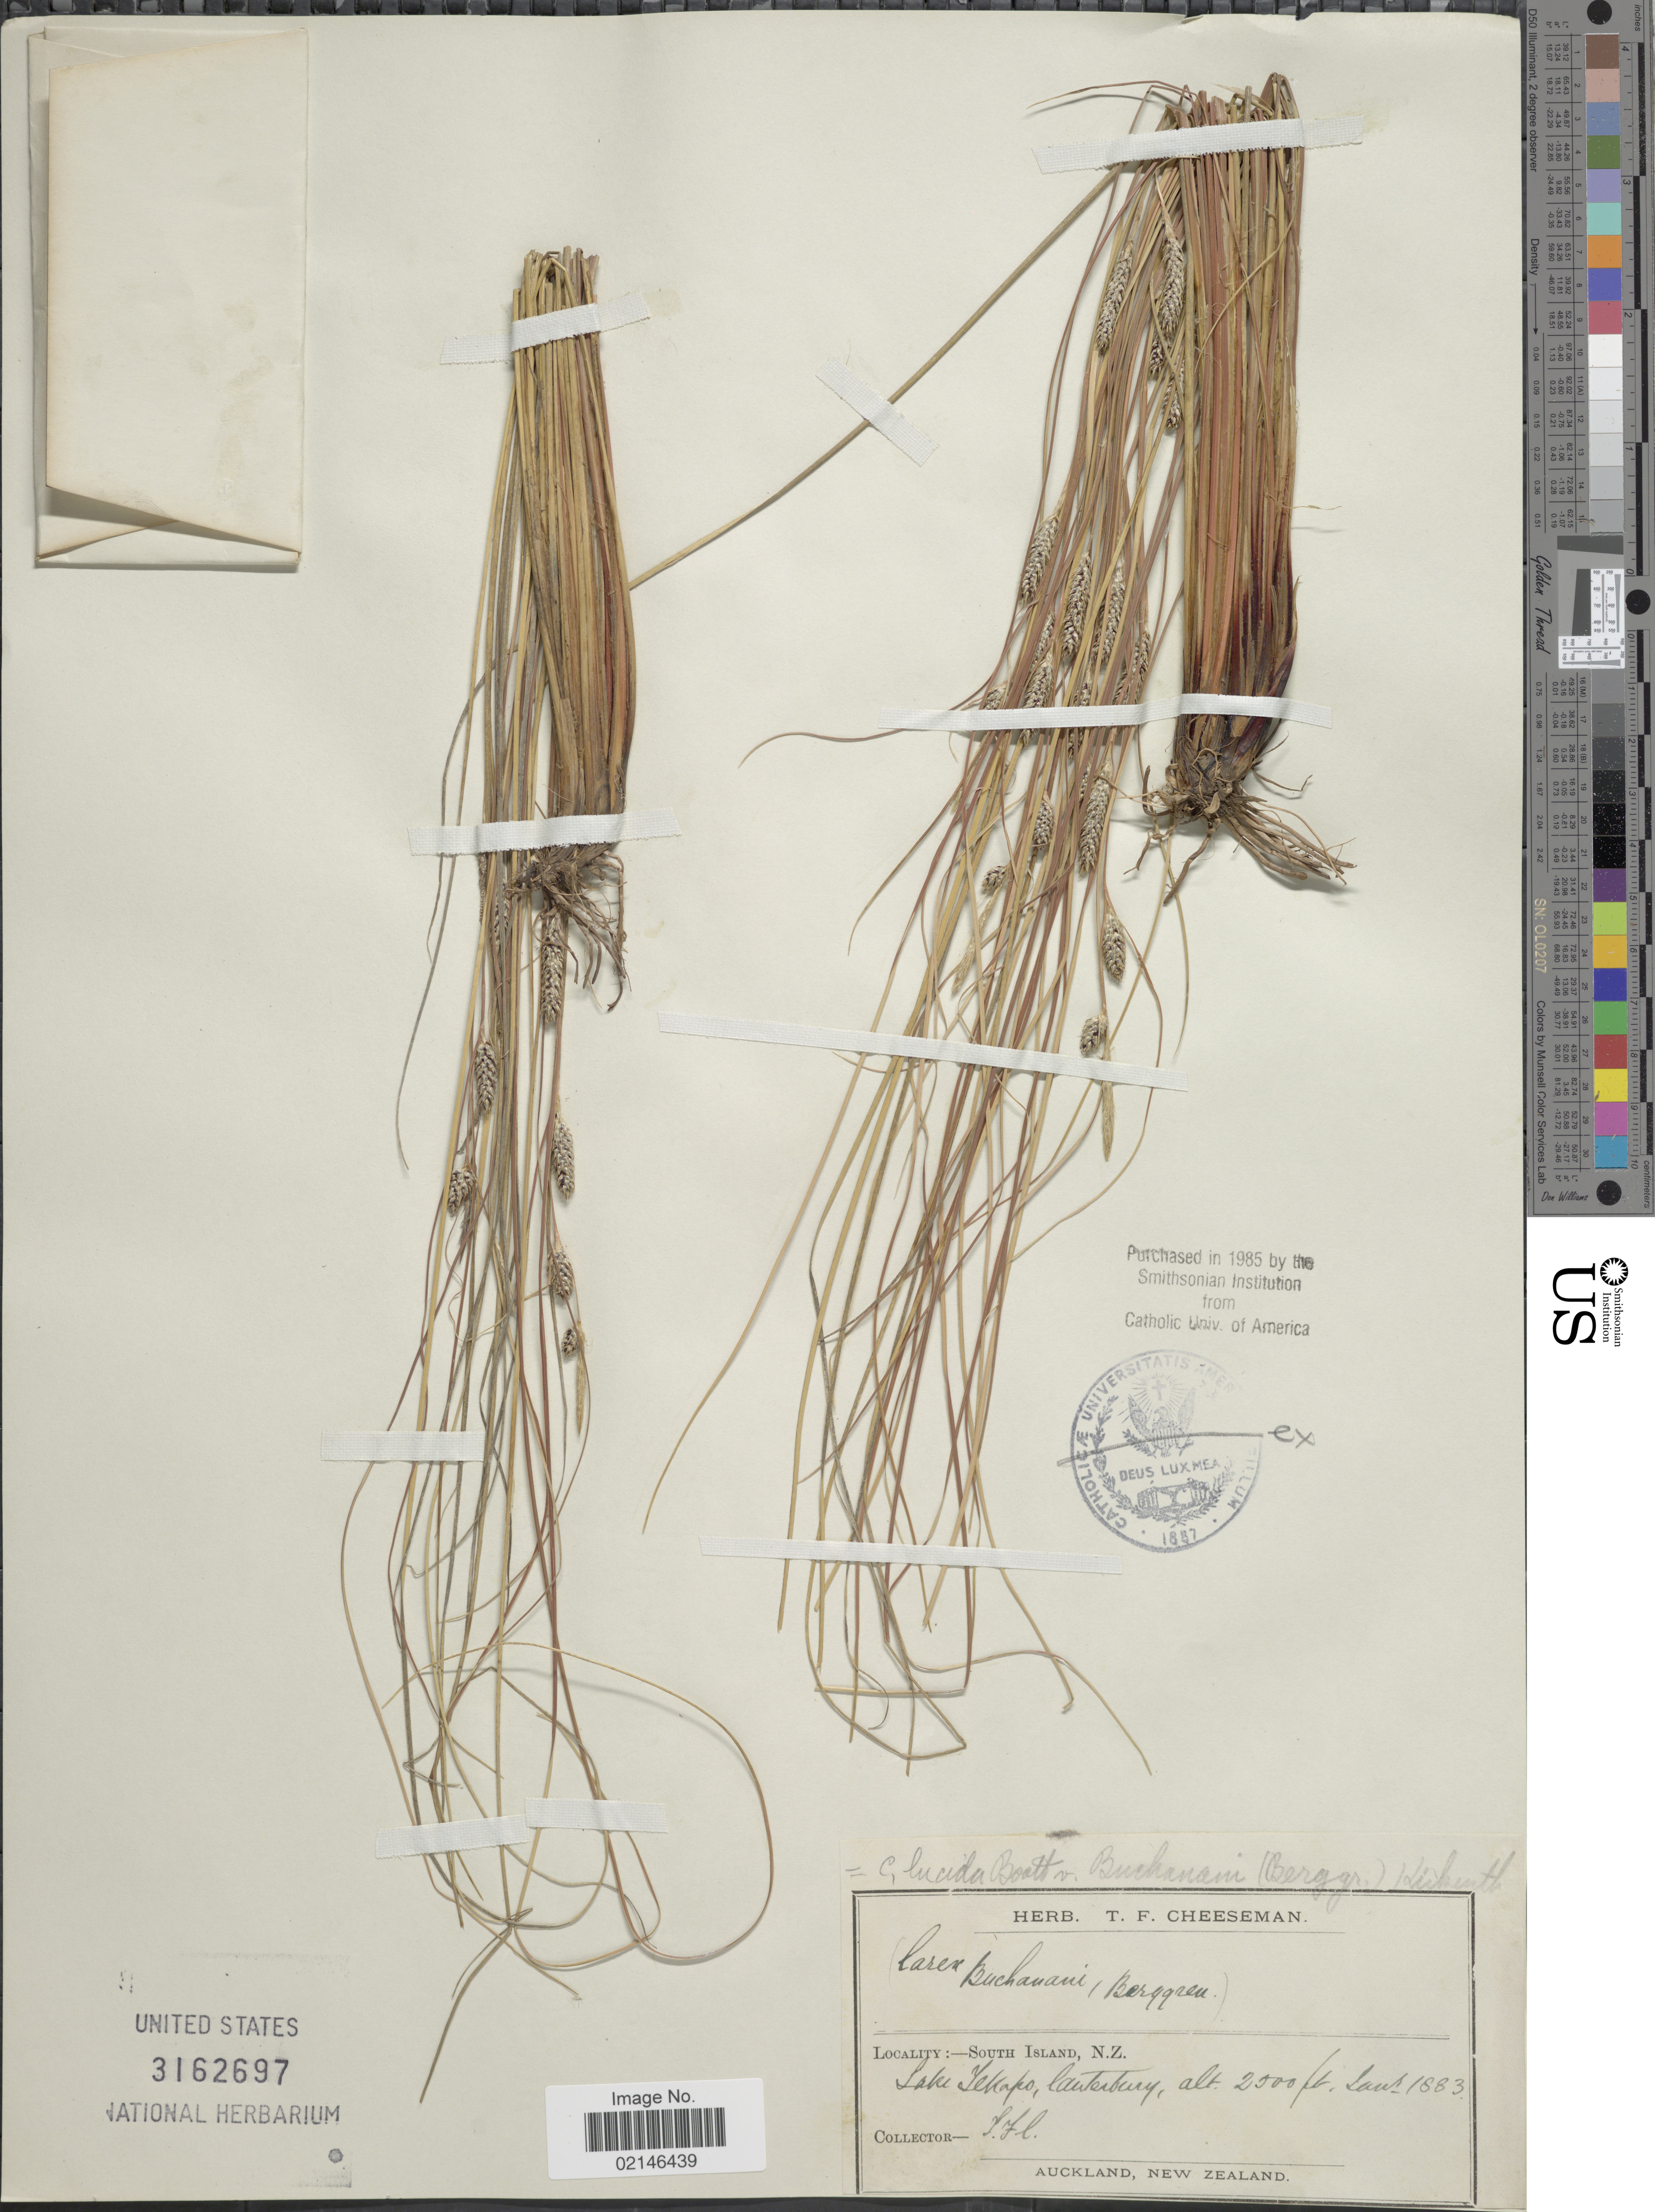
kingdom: Plantae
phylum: Tracheophyta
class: Liliopsida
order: Poales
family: Cyperaceae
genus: Carex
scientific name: Carex flagellifera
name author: Colenso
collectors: T. F. Cheeseman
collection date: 1883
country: New Zealand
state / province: Canterbury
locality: South Island, Lake Tekapo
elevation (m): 762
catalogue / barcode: US 3162697